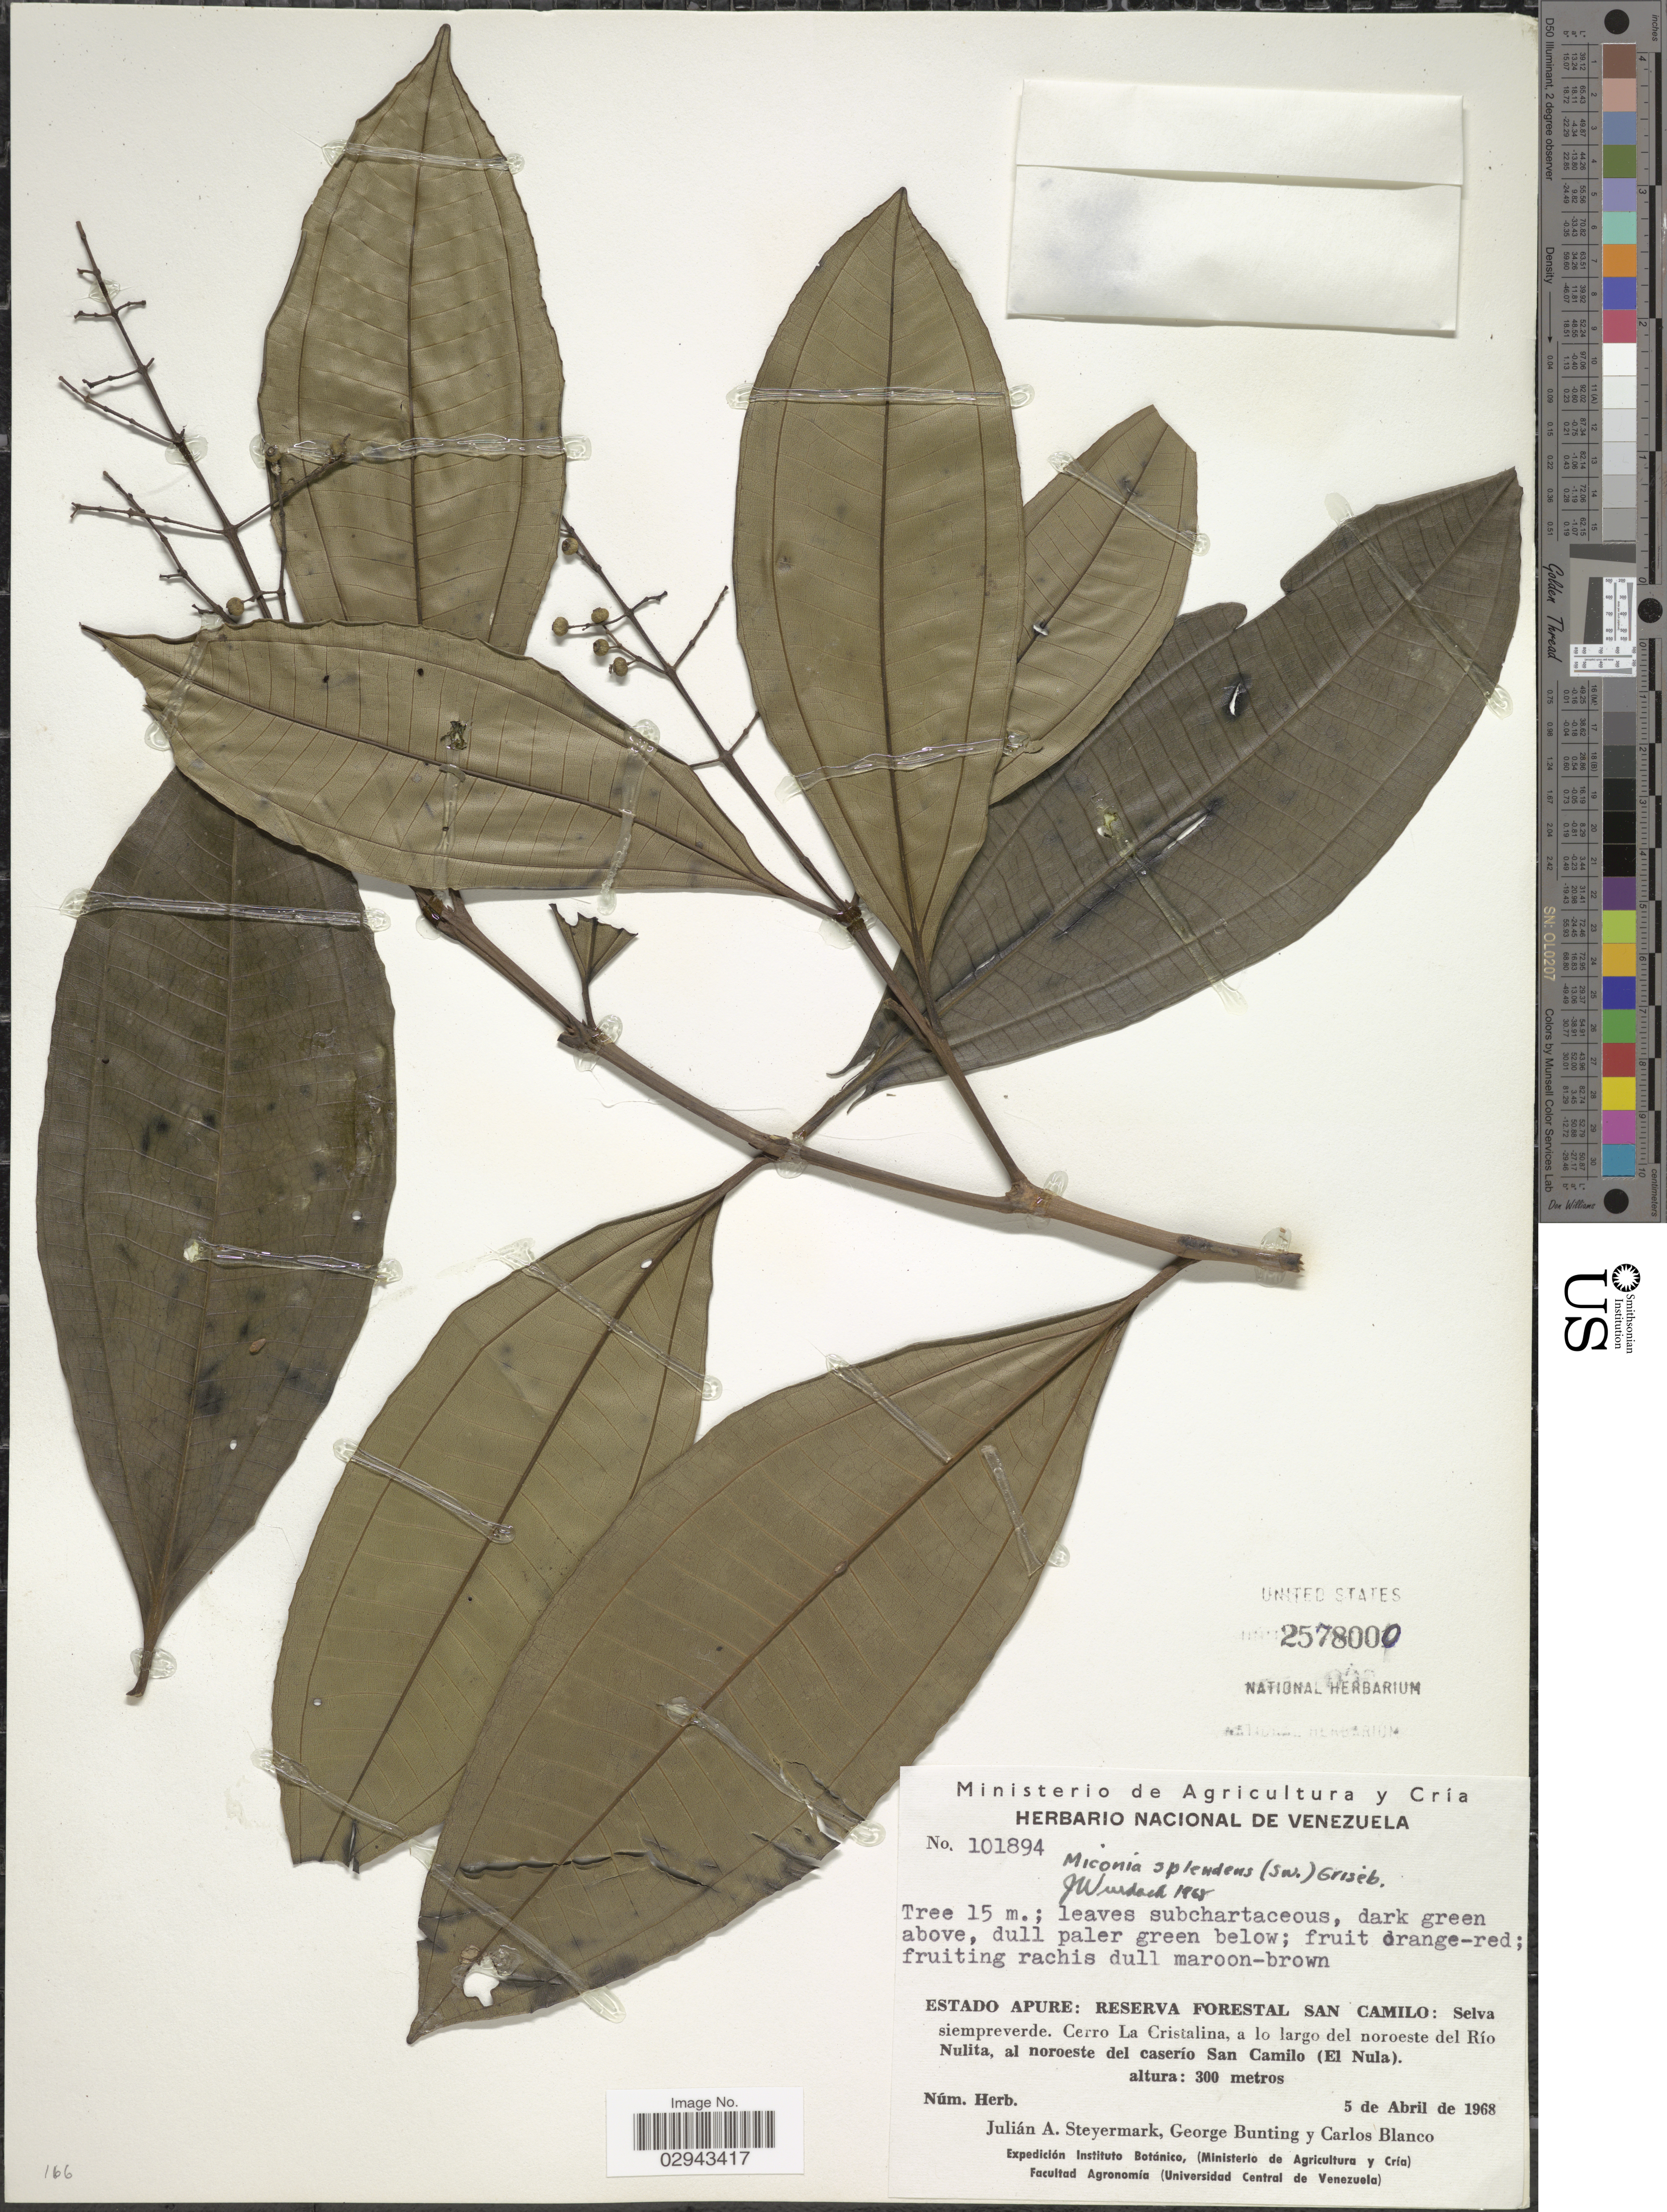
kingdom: Plantae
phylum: Tracheophyta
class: Magnoliopsida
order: Myrtales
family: Melastomataceae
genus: Miconia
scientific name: Miconia splendens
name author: (Sw.) Griseb.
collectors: J. Steyermark, G. S. Bunting & C. Blanco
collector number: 101894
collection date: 1968-04-05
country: Venezuela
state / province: Apure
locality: Reserva Forestal San Camilo: Selva siempreverde. Cerro La Cristalina, a lo largo del noroeste del Río Nulita, al noroeste del caserío San Camilo (El Nula).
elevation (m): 300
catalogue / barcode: US 2578000